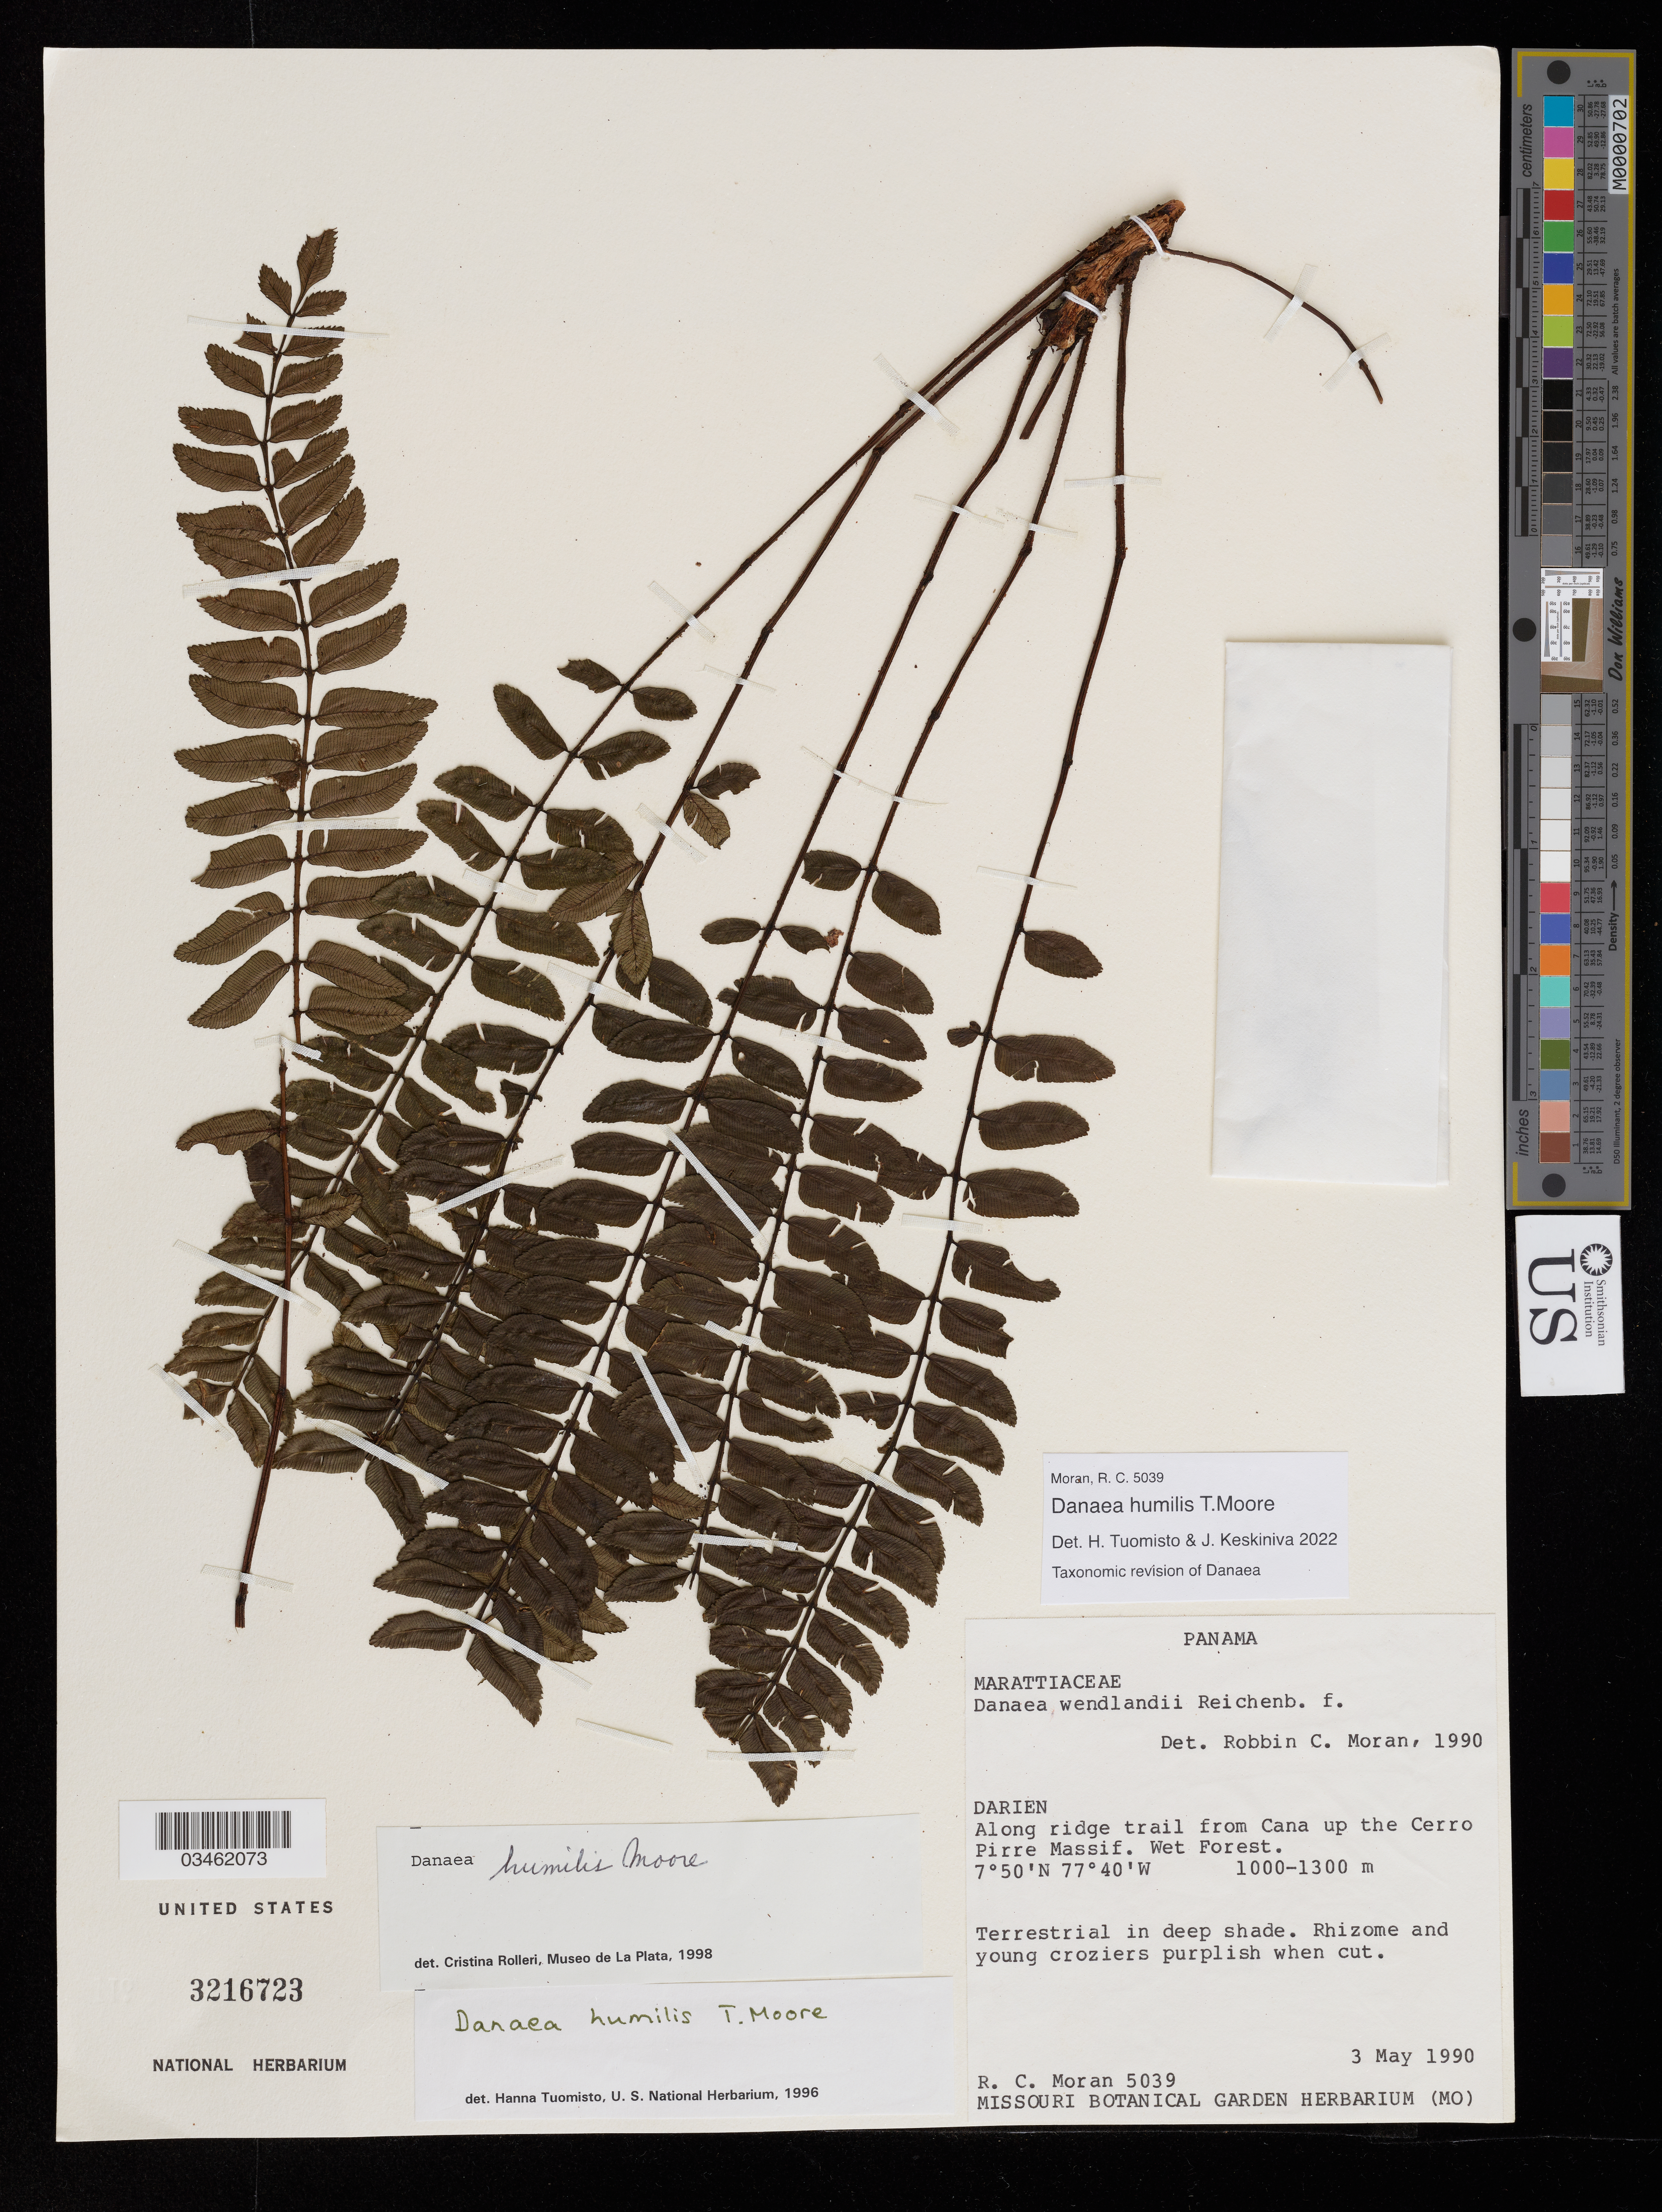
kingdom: Plantae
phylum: Tracheophyta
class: Polypodiopsida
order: Marattiales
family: Marattiaceae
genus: Danaea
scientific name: Danaea humilis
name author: T. Moore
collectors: R. C. Moran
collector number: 5039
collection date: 1990-05-03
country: Panama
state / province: Darien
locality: Along ridge trail from Cana up the Cerro Pirre Massif.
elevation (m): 1000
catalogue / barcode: US 3216723